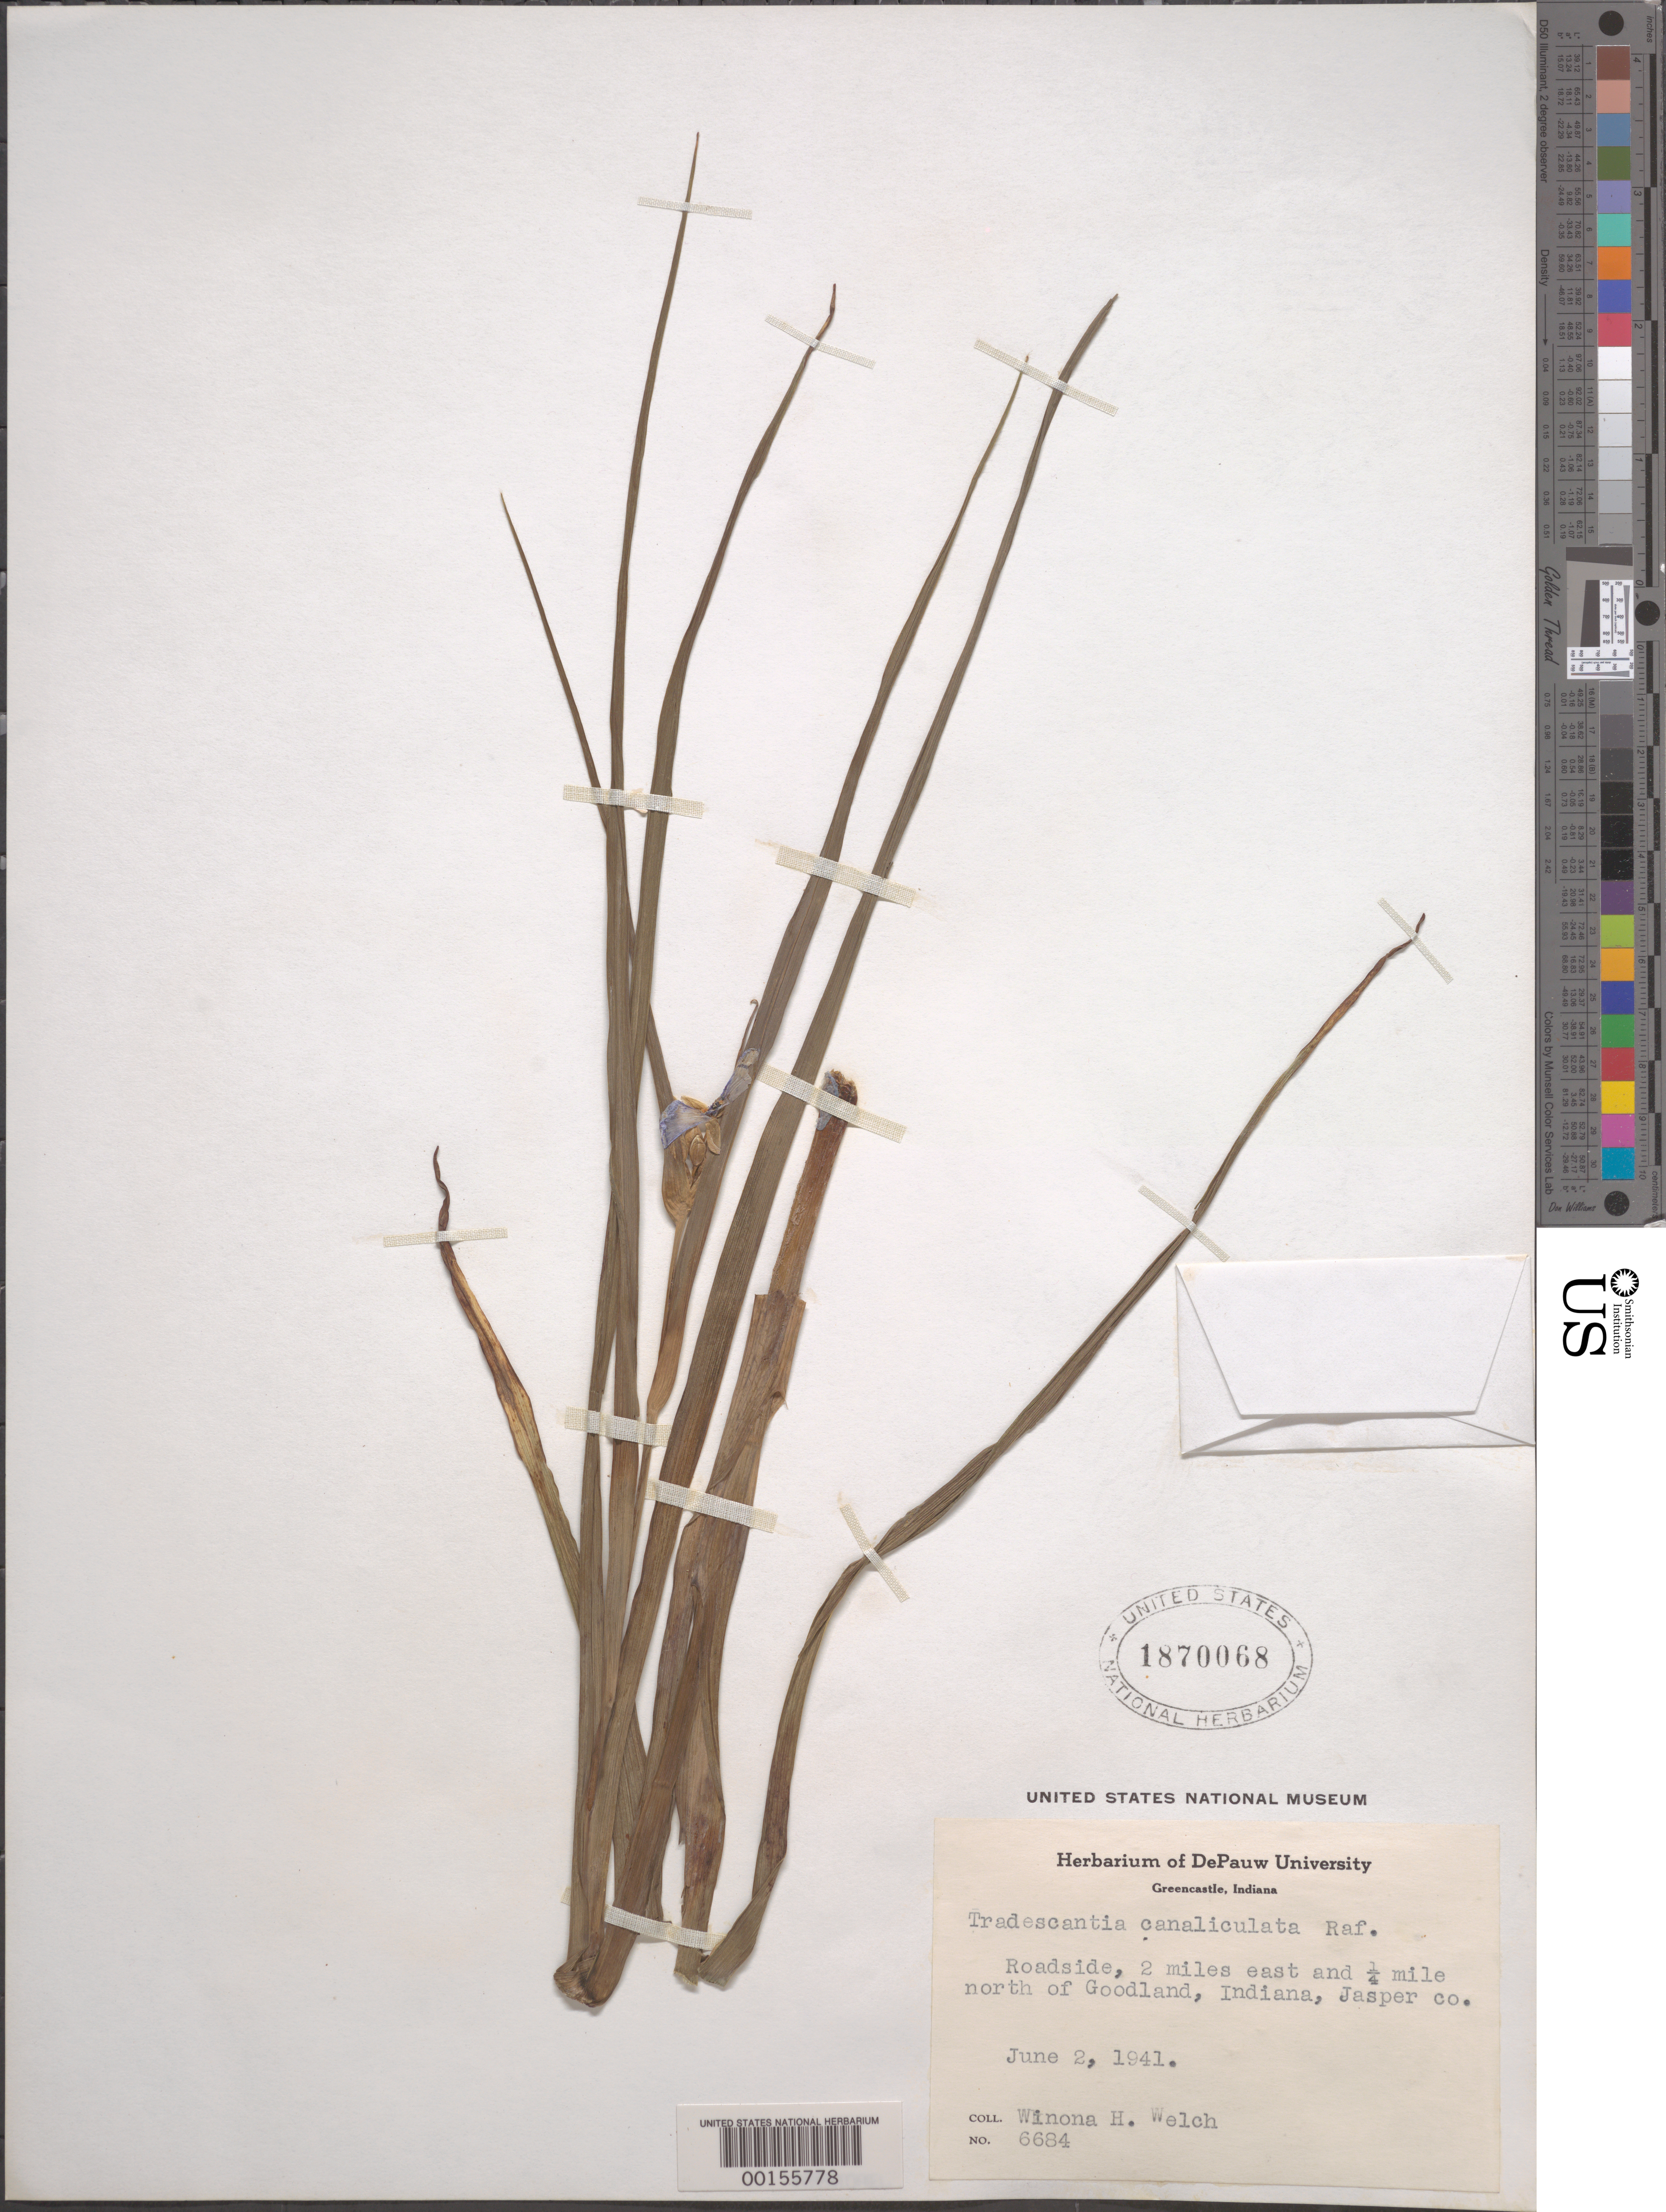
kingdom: Plantae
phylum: Tracheophyta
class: Liliopsida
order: Commelinales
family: Commelinaceae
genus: Tradescantia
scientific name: Tradescantia ohiensis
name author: Raf.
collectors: W. H. Welch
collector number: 6684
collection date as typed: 02 Jun 1941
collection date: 1941-06-02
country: United States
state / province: Indiana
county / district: Jasper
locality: N of goodland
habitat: Roadside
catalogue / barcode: US 1870068